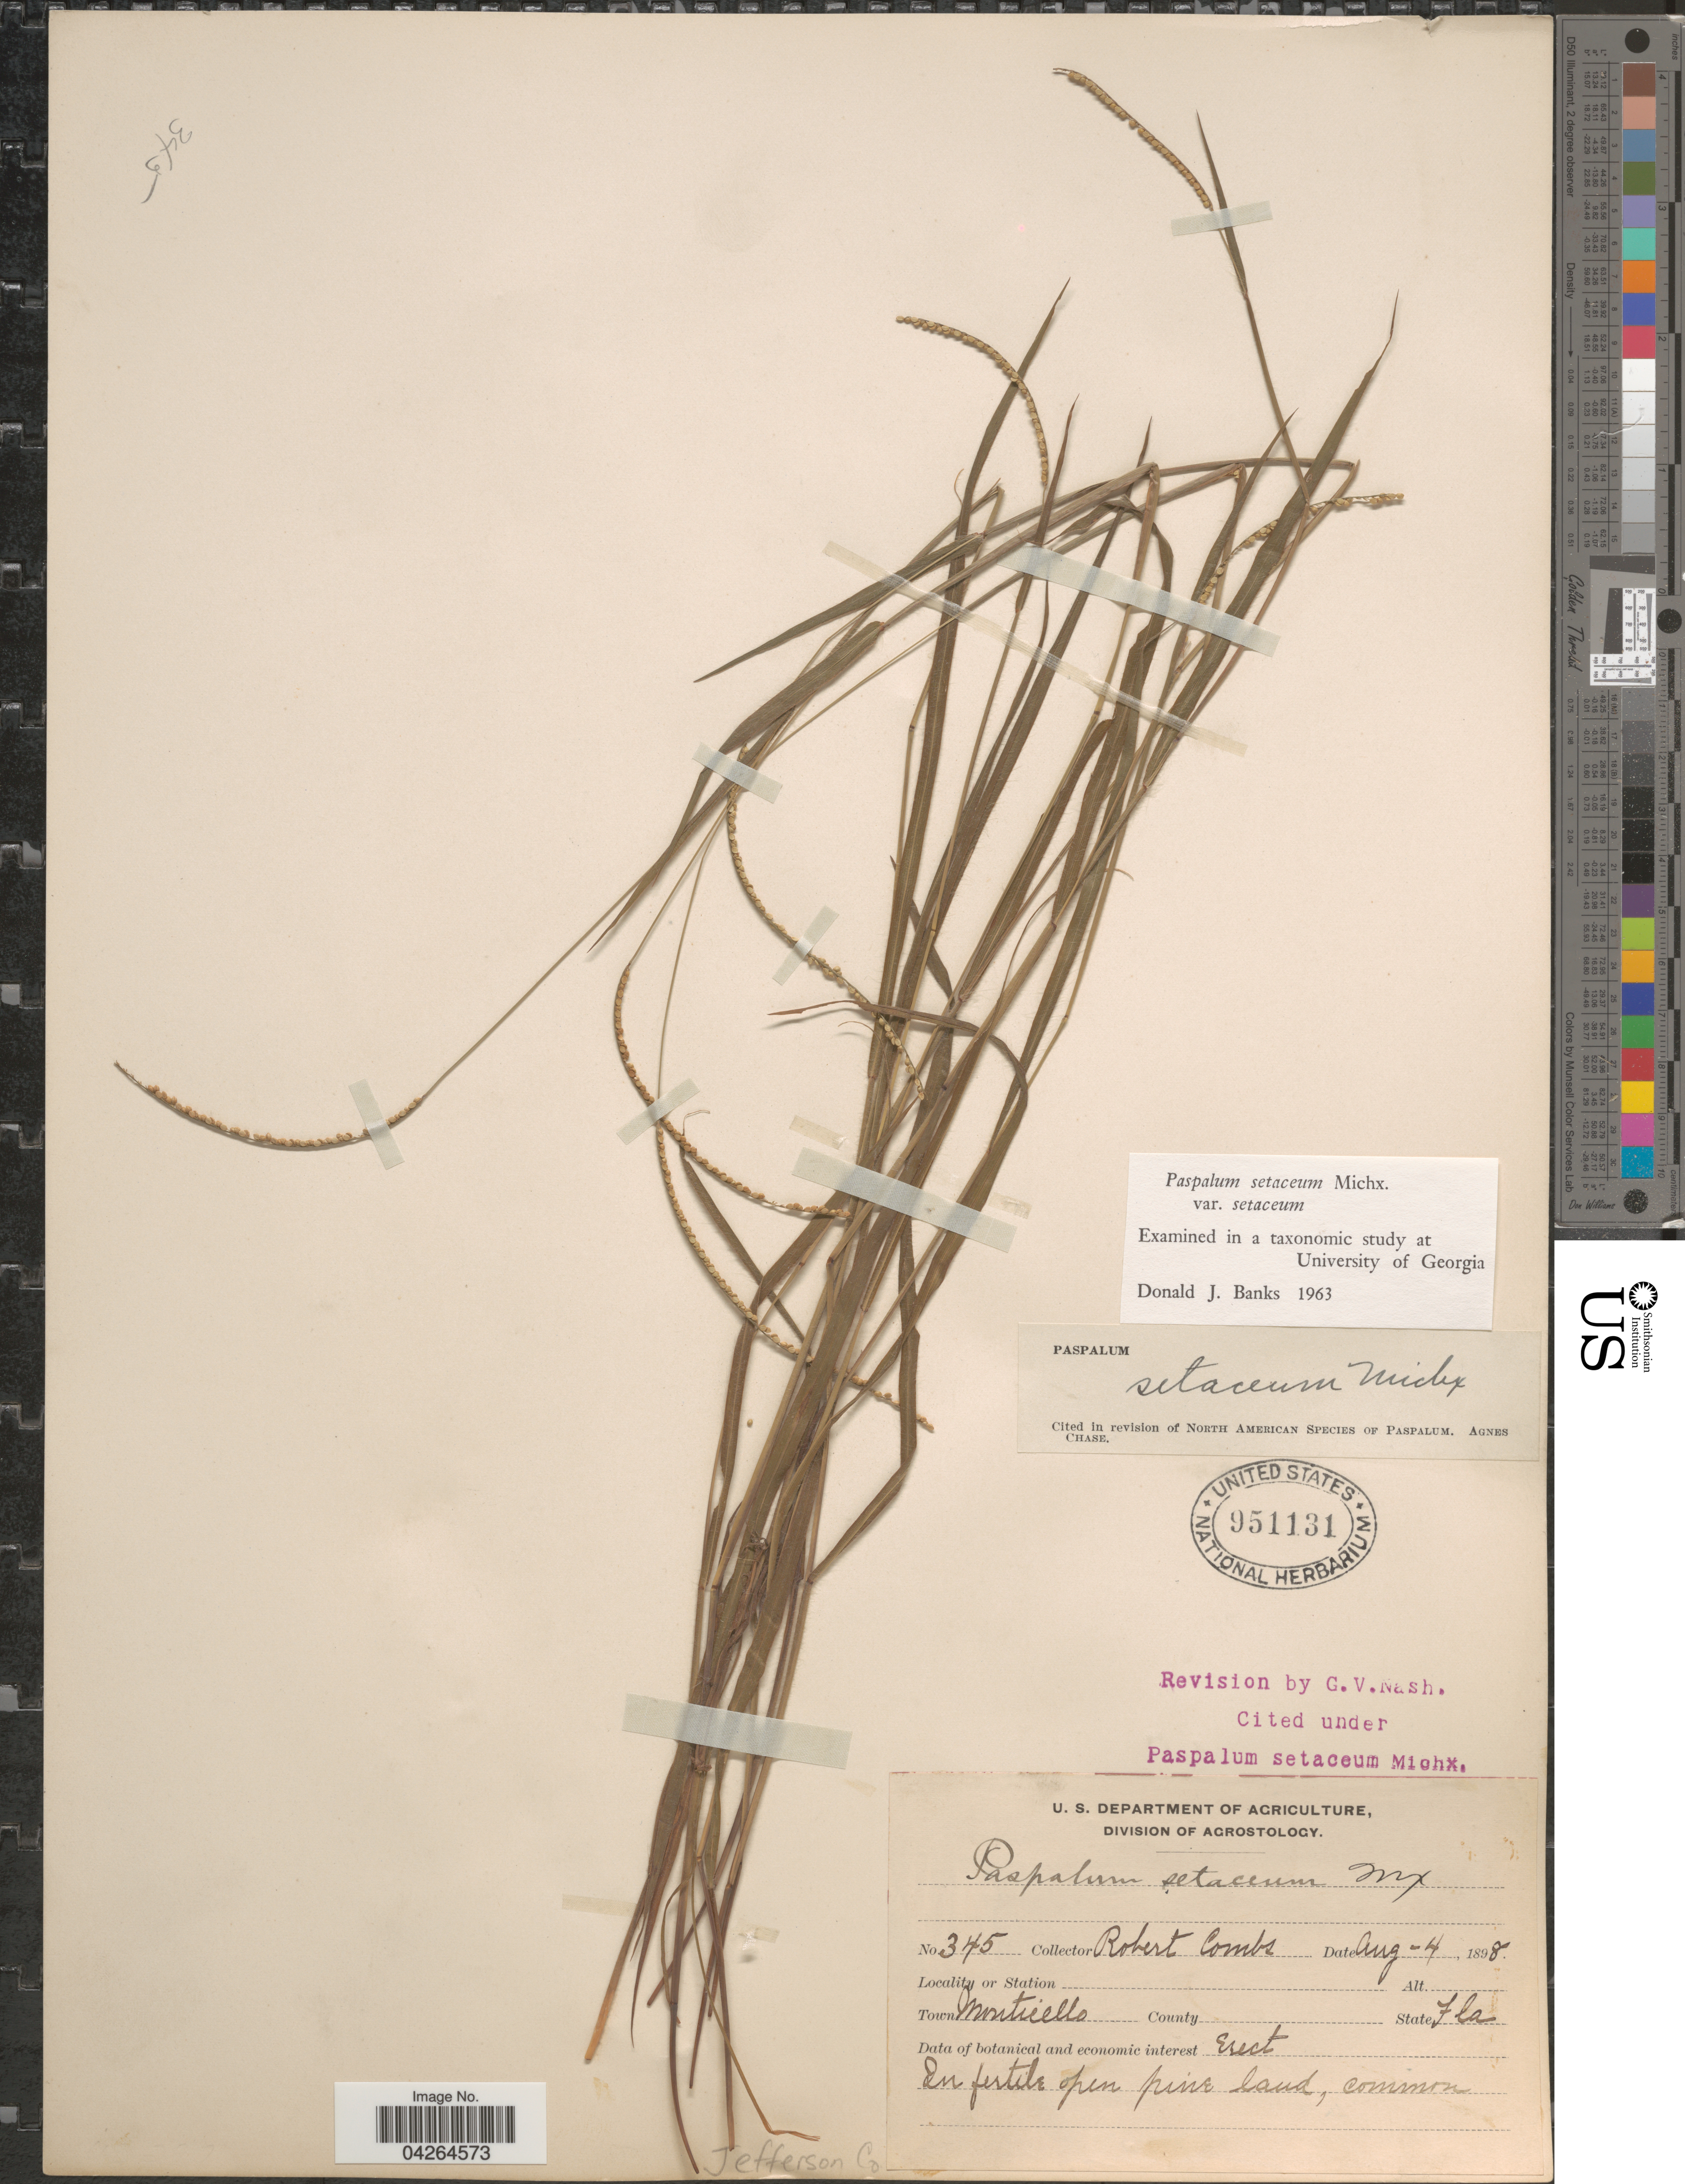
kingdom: Plantae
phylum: Tracheophyta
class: Liliopsida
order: Poales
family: Poaceae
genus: Paspalum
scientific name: Paspalum setaceum var. setaceum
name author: Michx.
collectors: R. Combs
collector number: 345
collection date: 1898-08-04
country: United States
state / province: Florida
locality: Town Monticello. Jefferson Co.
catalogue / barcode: US 951131